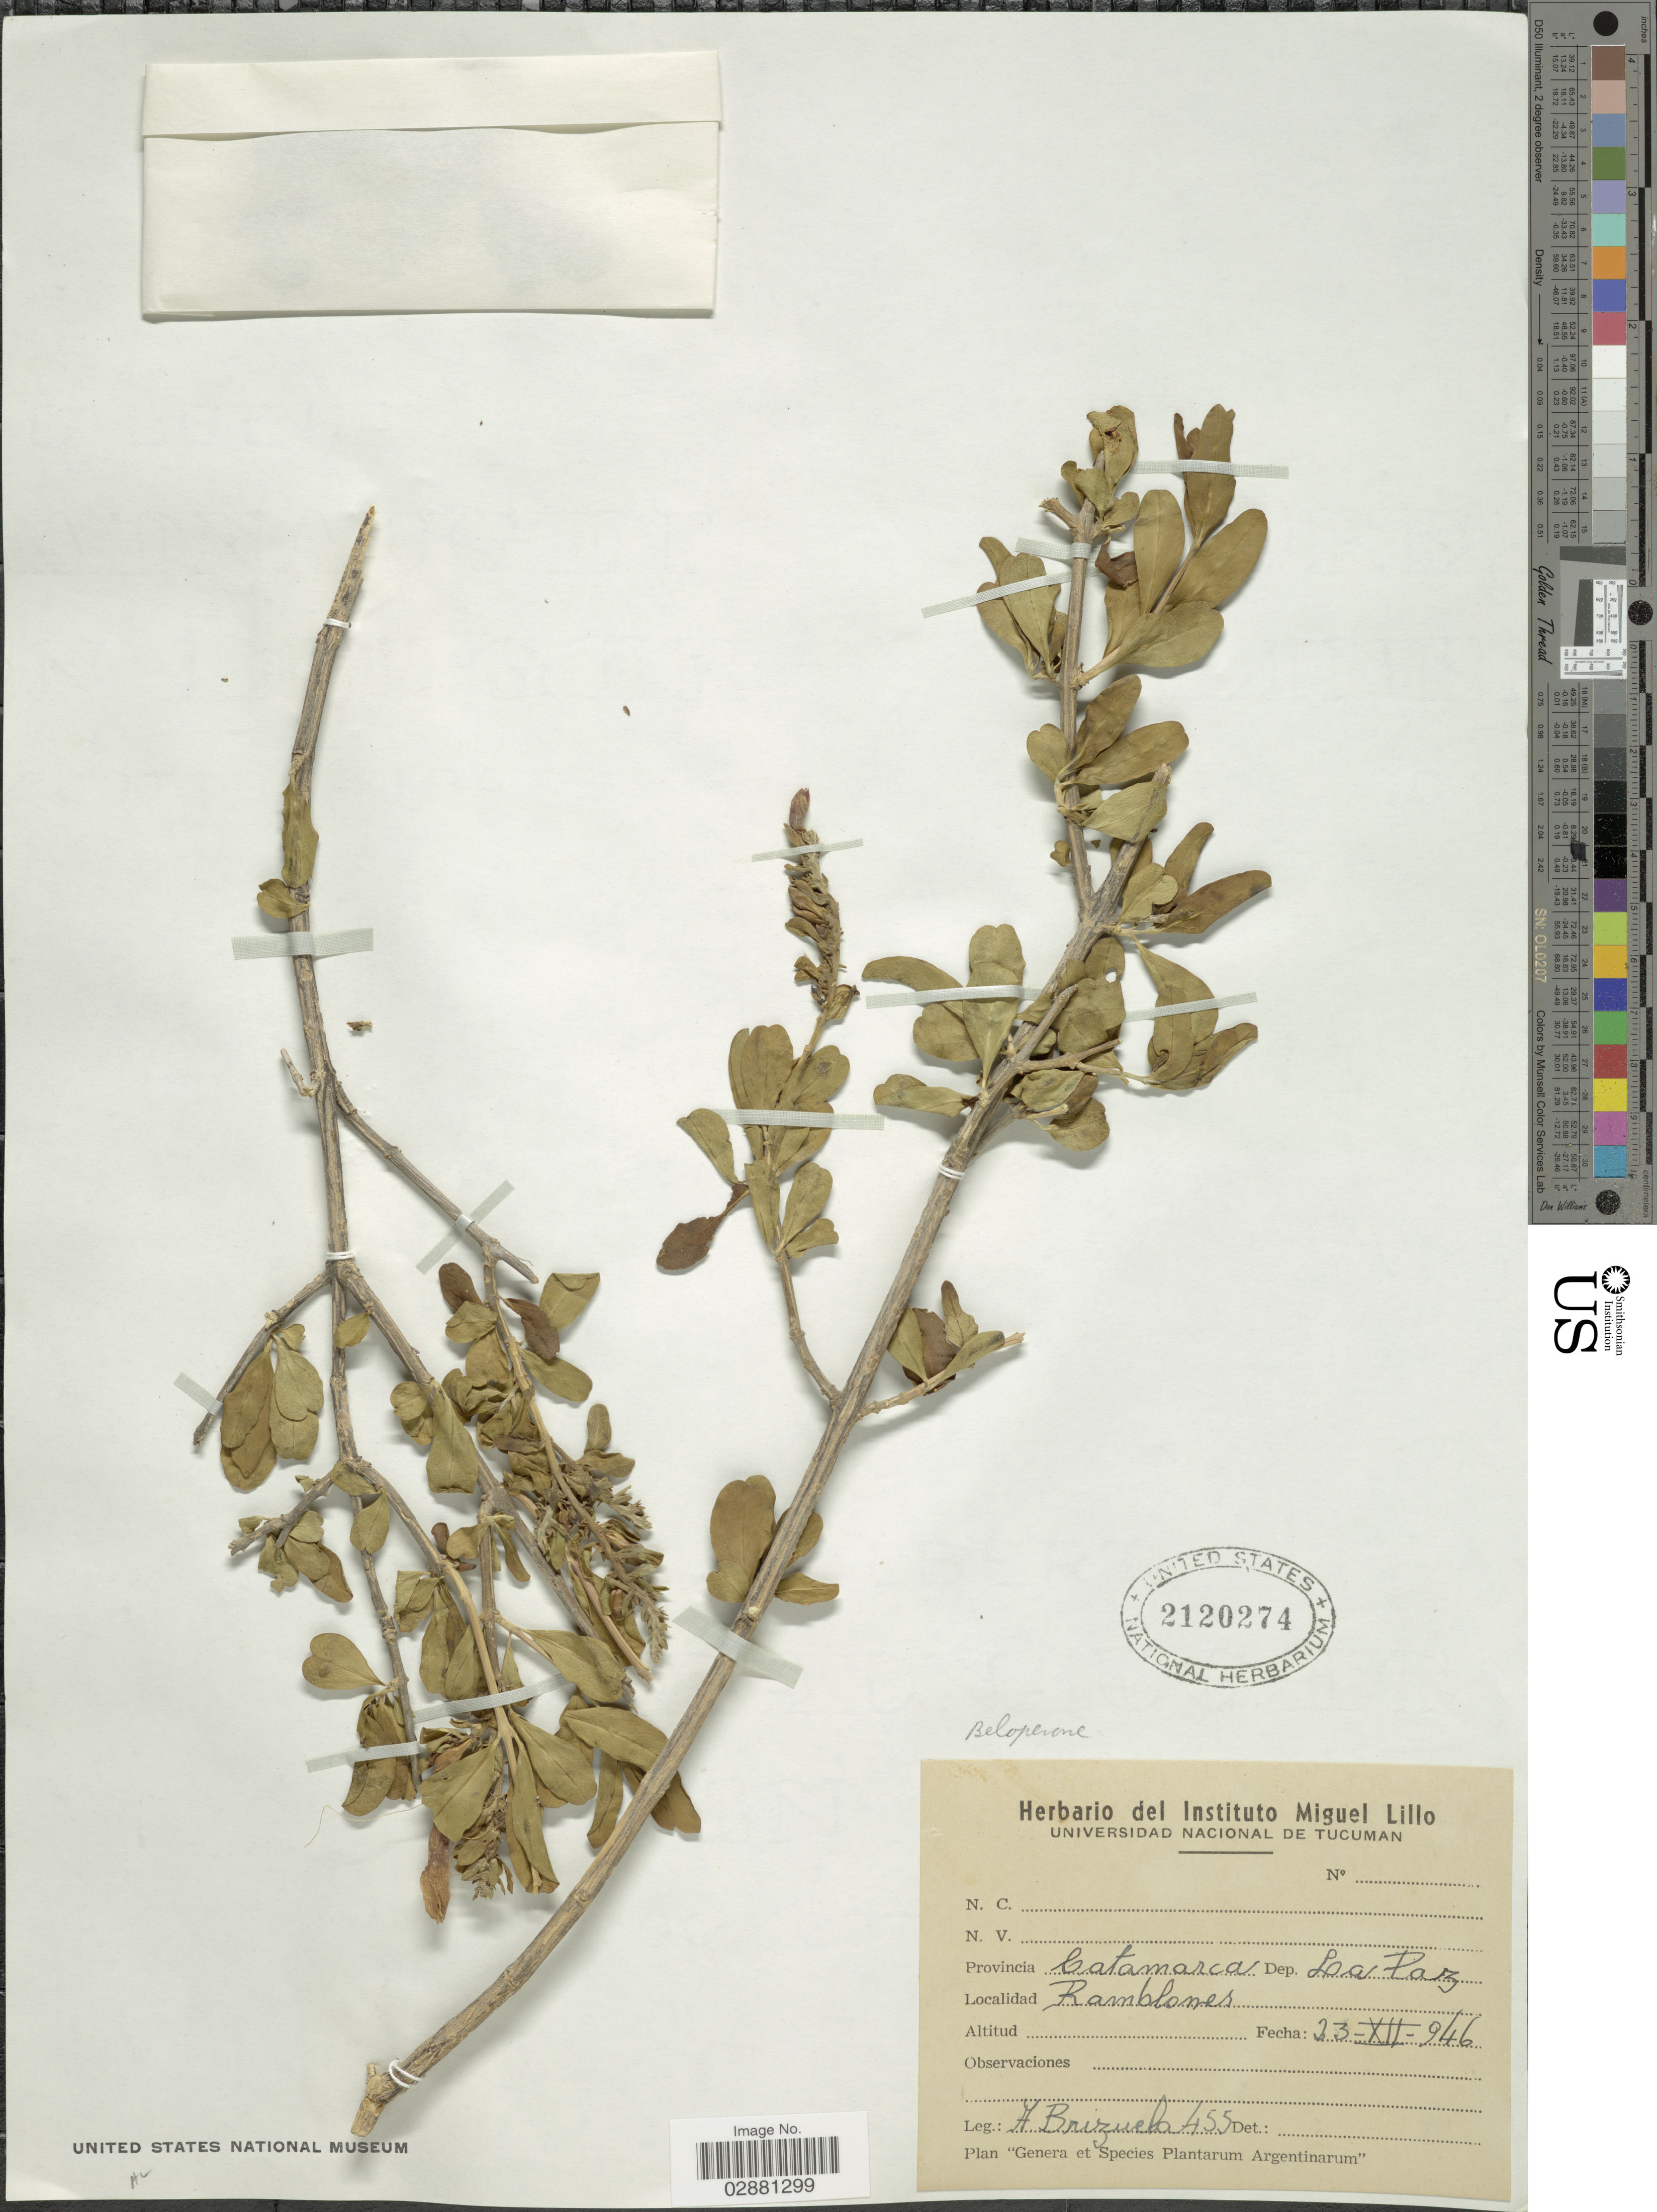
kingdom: Plantae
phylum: Tracheophyta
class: Magnoliopsida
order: Lamiales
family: Acanthaceae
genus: Justicia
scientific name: Justicia xylosteoides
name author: Griseb.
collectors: A. Brizuela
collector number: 455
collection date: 1946-12-23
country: Argentina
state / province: Catamarca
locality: Provincia Catamarca, Dep. La Paz, Ramblones.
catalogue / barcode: US 2120274